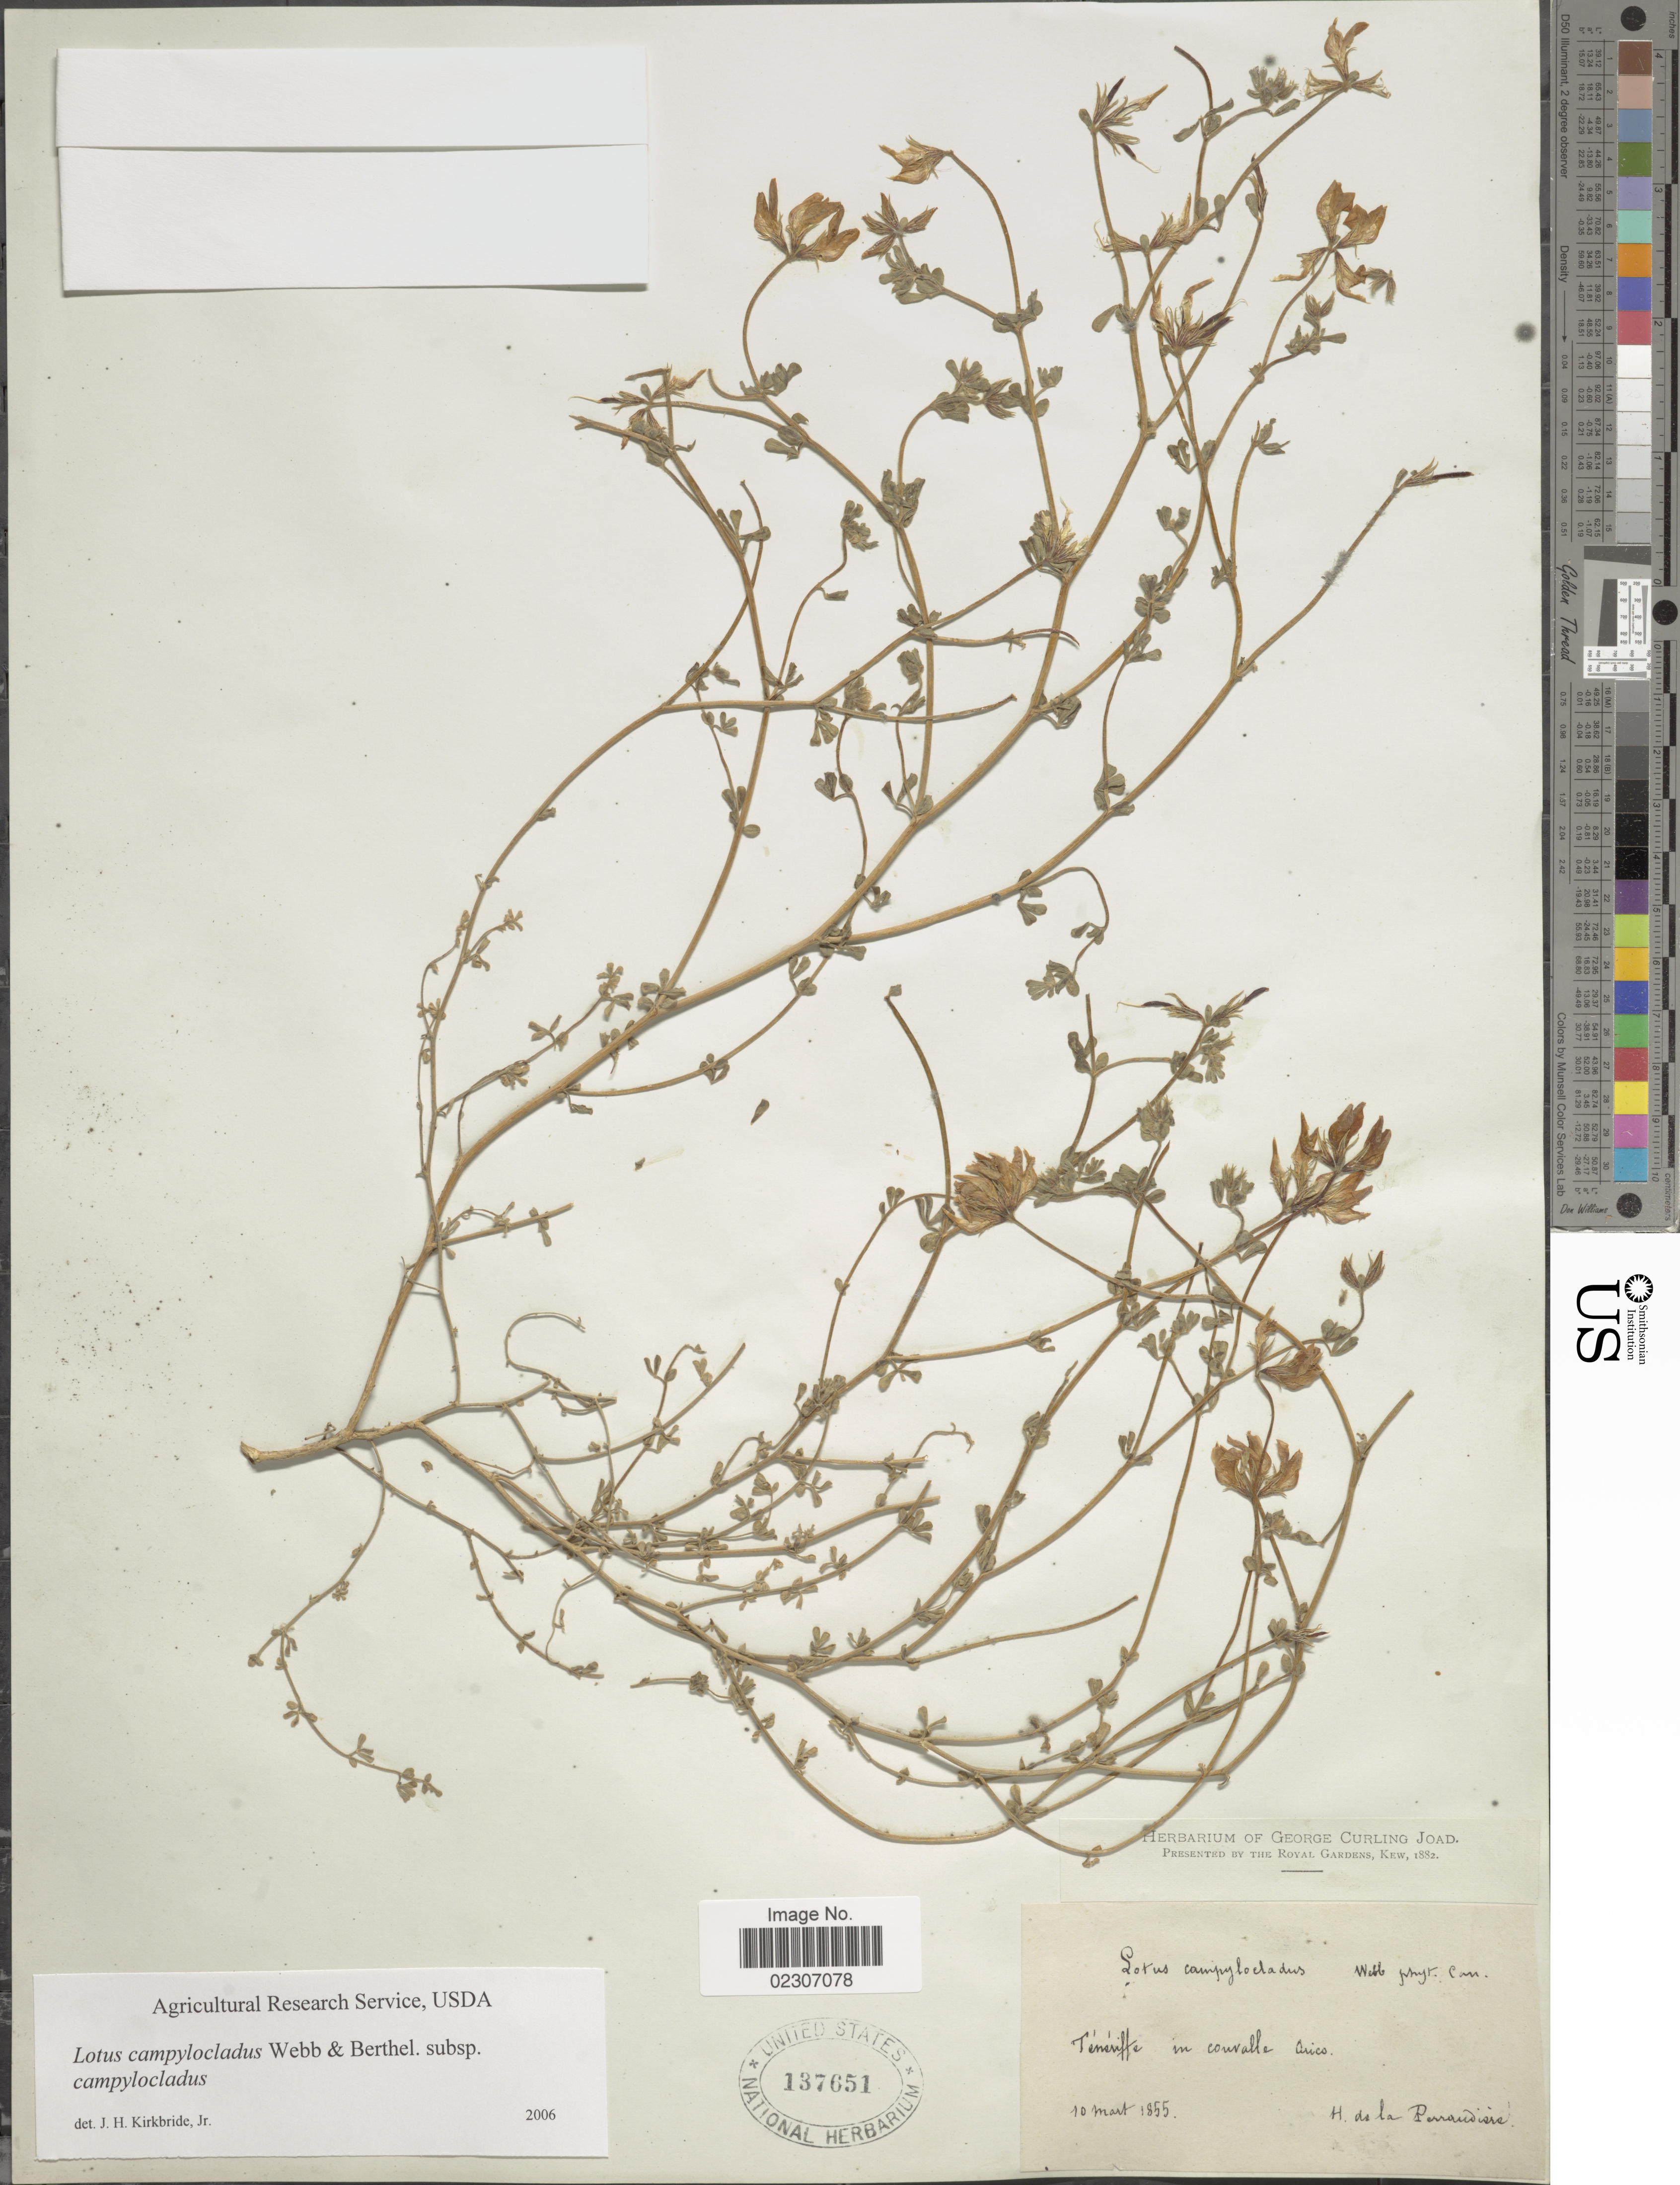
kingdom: Plantae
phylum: Tracheophyta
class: Magnoliopsida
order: Fabales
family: Fabaceae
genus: Lotus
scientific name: Lotus campylocladus subsp. campylocladus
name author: Webb & Berthel.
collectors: H. de la Perraudière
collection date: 1855-03-10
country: Spain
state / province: Canarias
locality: Ténériffe in couvalle Arico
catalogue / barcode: US 137651